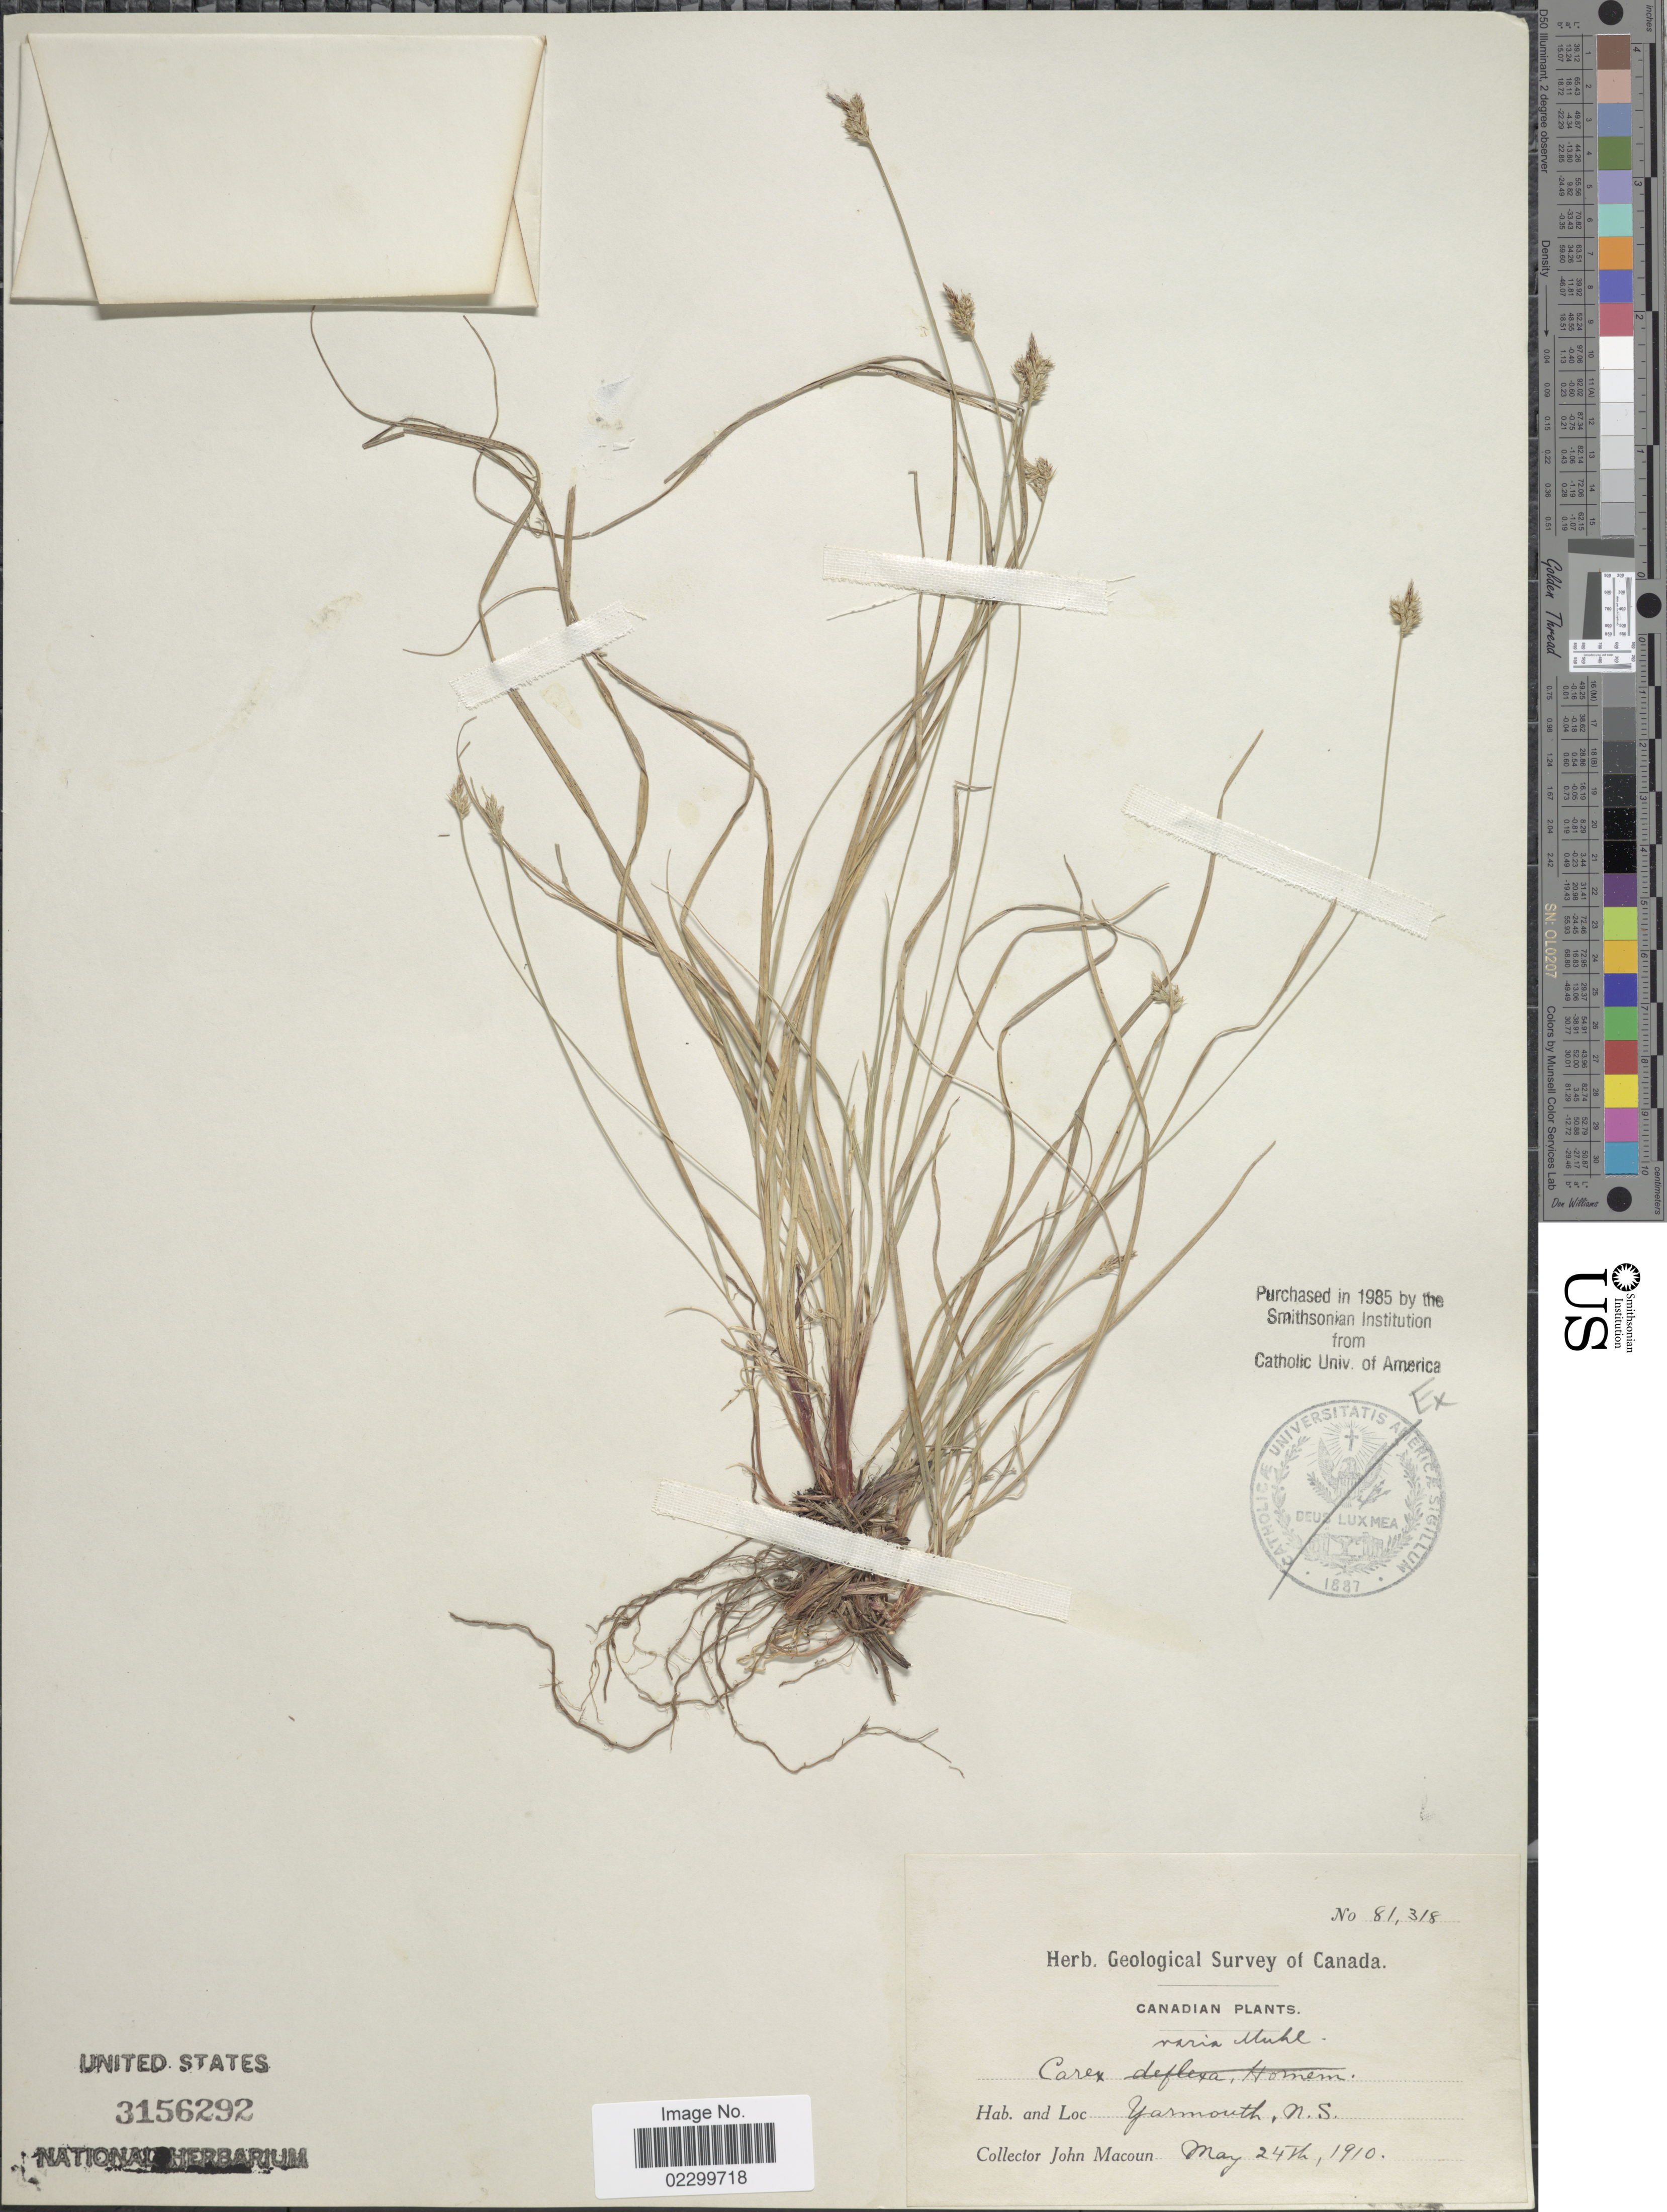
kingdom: Plantae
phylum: Tracheophyta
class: Liliopsida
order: Poales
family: Cyperaceae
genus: Carex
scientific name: Carex albicans var. albicans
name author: Willd. ex Spreng.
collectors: J. Macoun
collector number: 81318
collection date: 1910-05-24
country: Canada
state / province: Nova Scotia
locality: Yarmouth.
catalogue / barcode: US 3156292